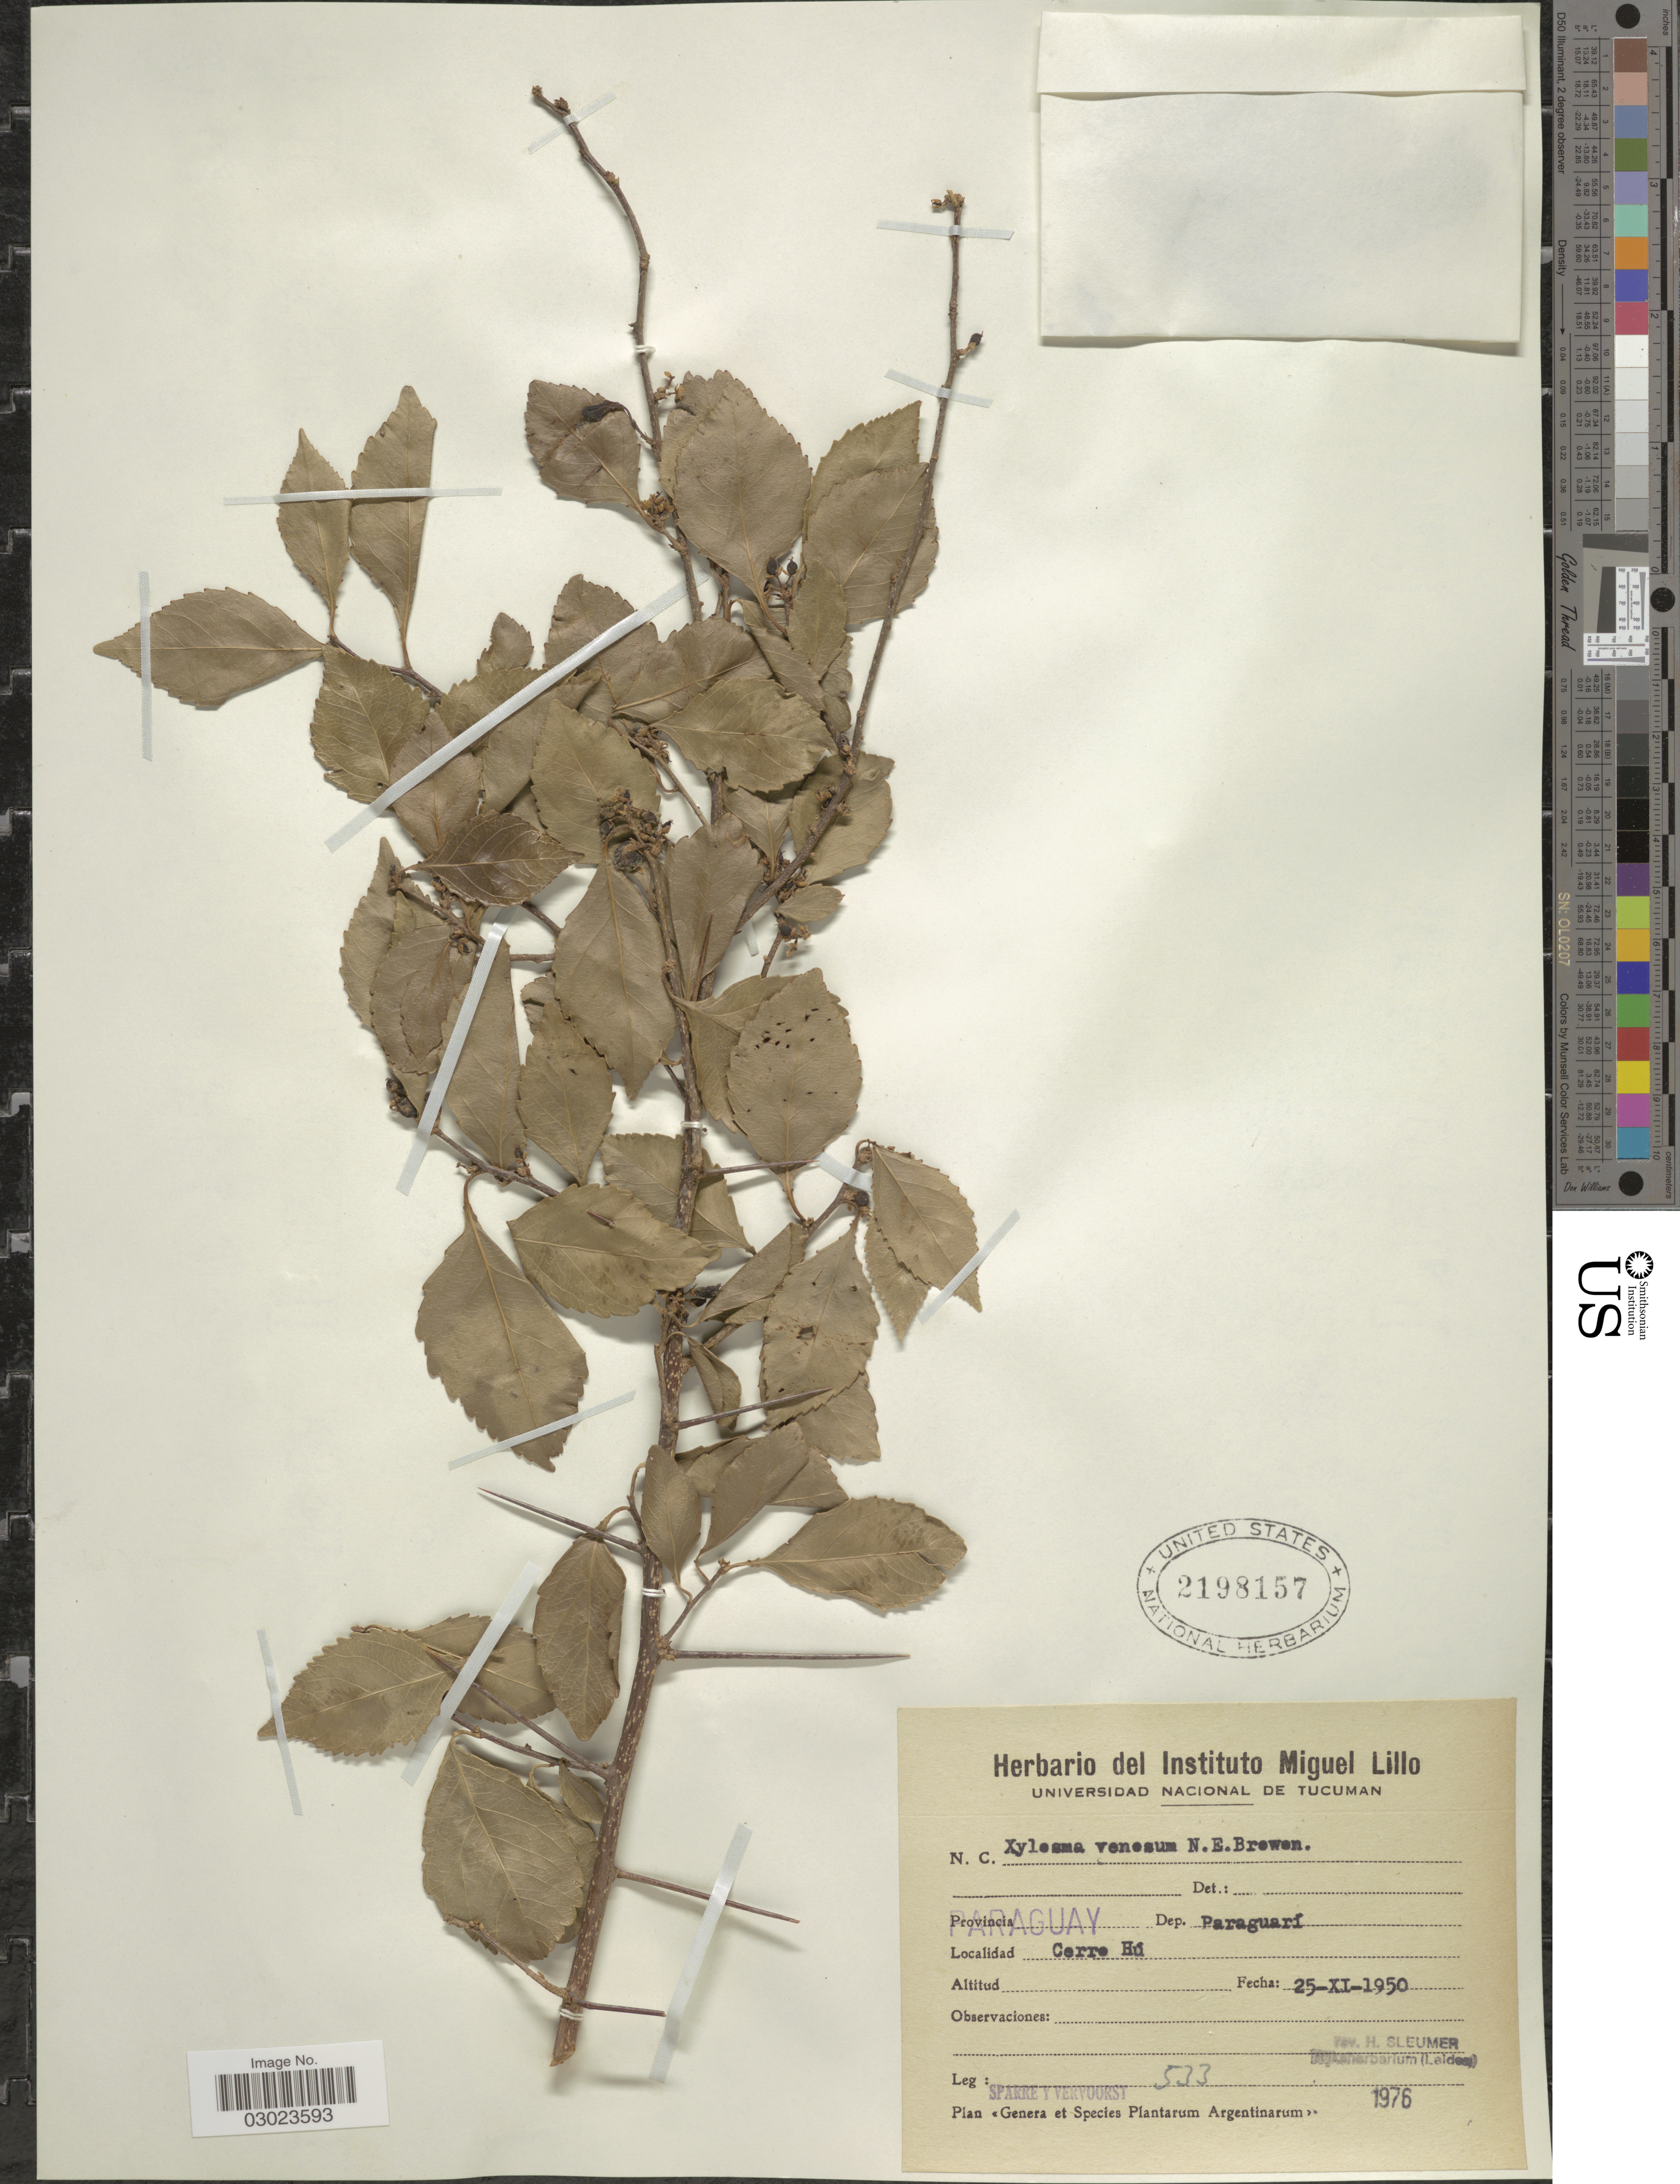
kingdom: Plantae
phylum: Tracheophyta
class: Magnoliopsida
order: Malpighiales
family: Salicaceae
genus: Xylosma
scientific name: Xylosma venosa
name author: N.E. Br.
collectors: Sparre & Vervoorst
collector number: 533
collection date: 1950-11-25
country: Paraguay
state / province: Paraguari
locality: Dep. Paraguarí, Cerro Hú.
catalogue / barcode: US 2198157